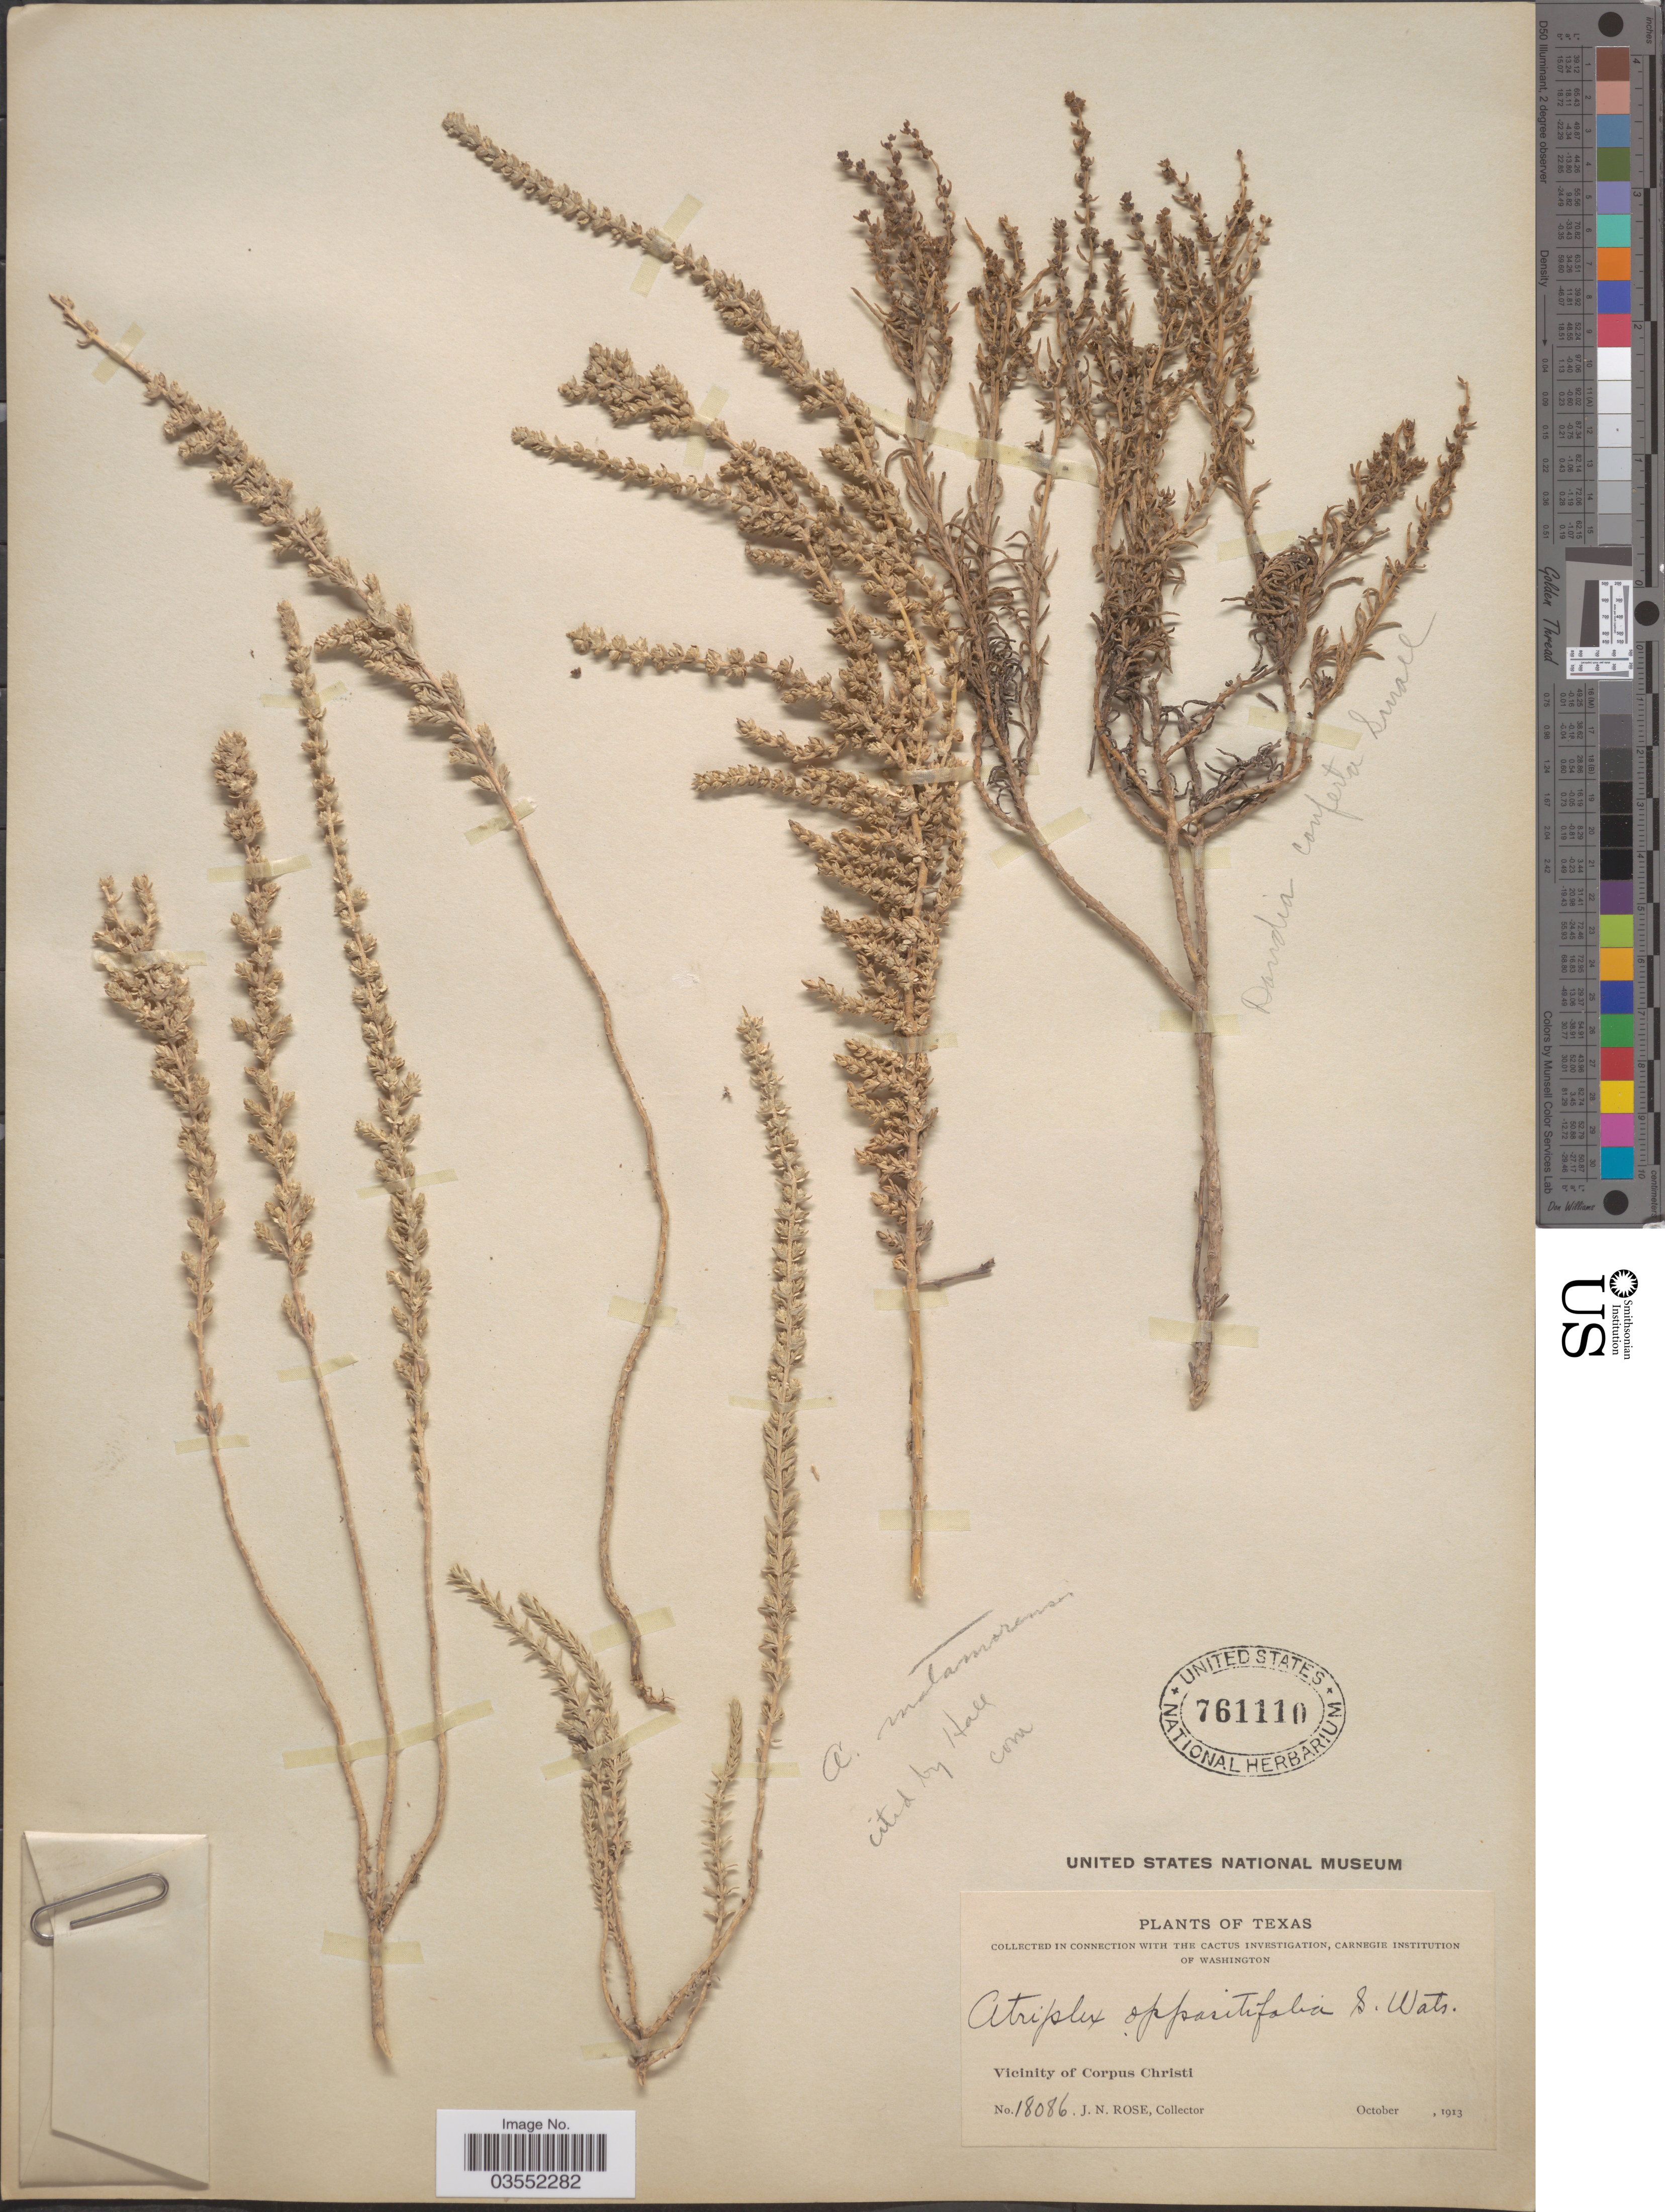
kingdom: Plantae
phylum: Tracheophyta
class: Magnoliopsida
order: Caryophyllales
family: Amaranthaceae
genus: Atriplex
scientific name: Atriplex matamorensis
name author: A. Nelson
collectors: J. N. Rose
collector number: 18086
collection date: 1913-10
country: United States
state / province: Texas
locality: Vicinity of Corpus Christi.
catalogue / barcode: US 761110